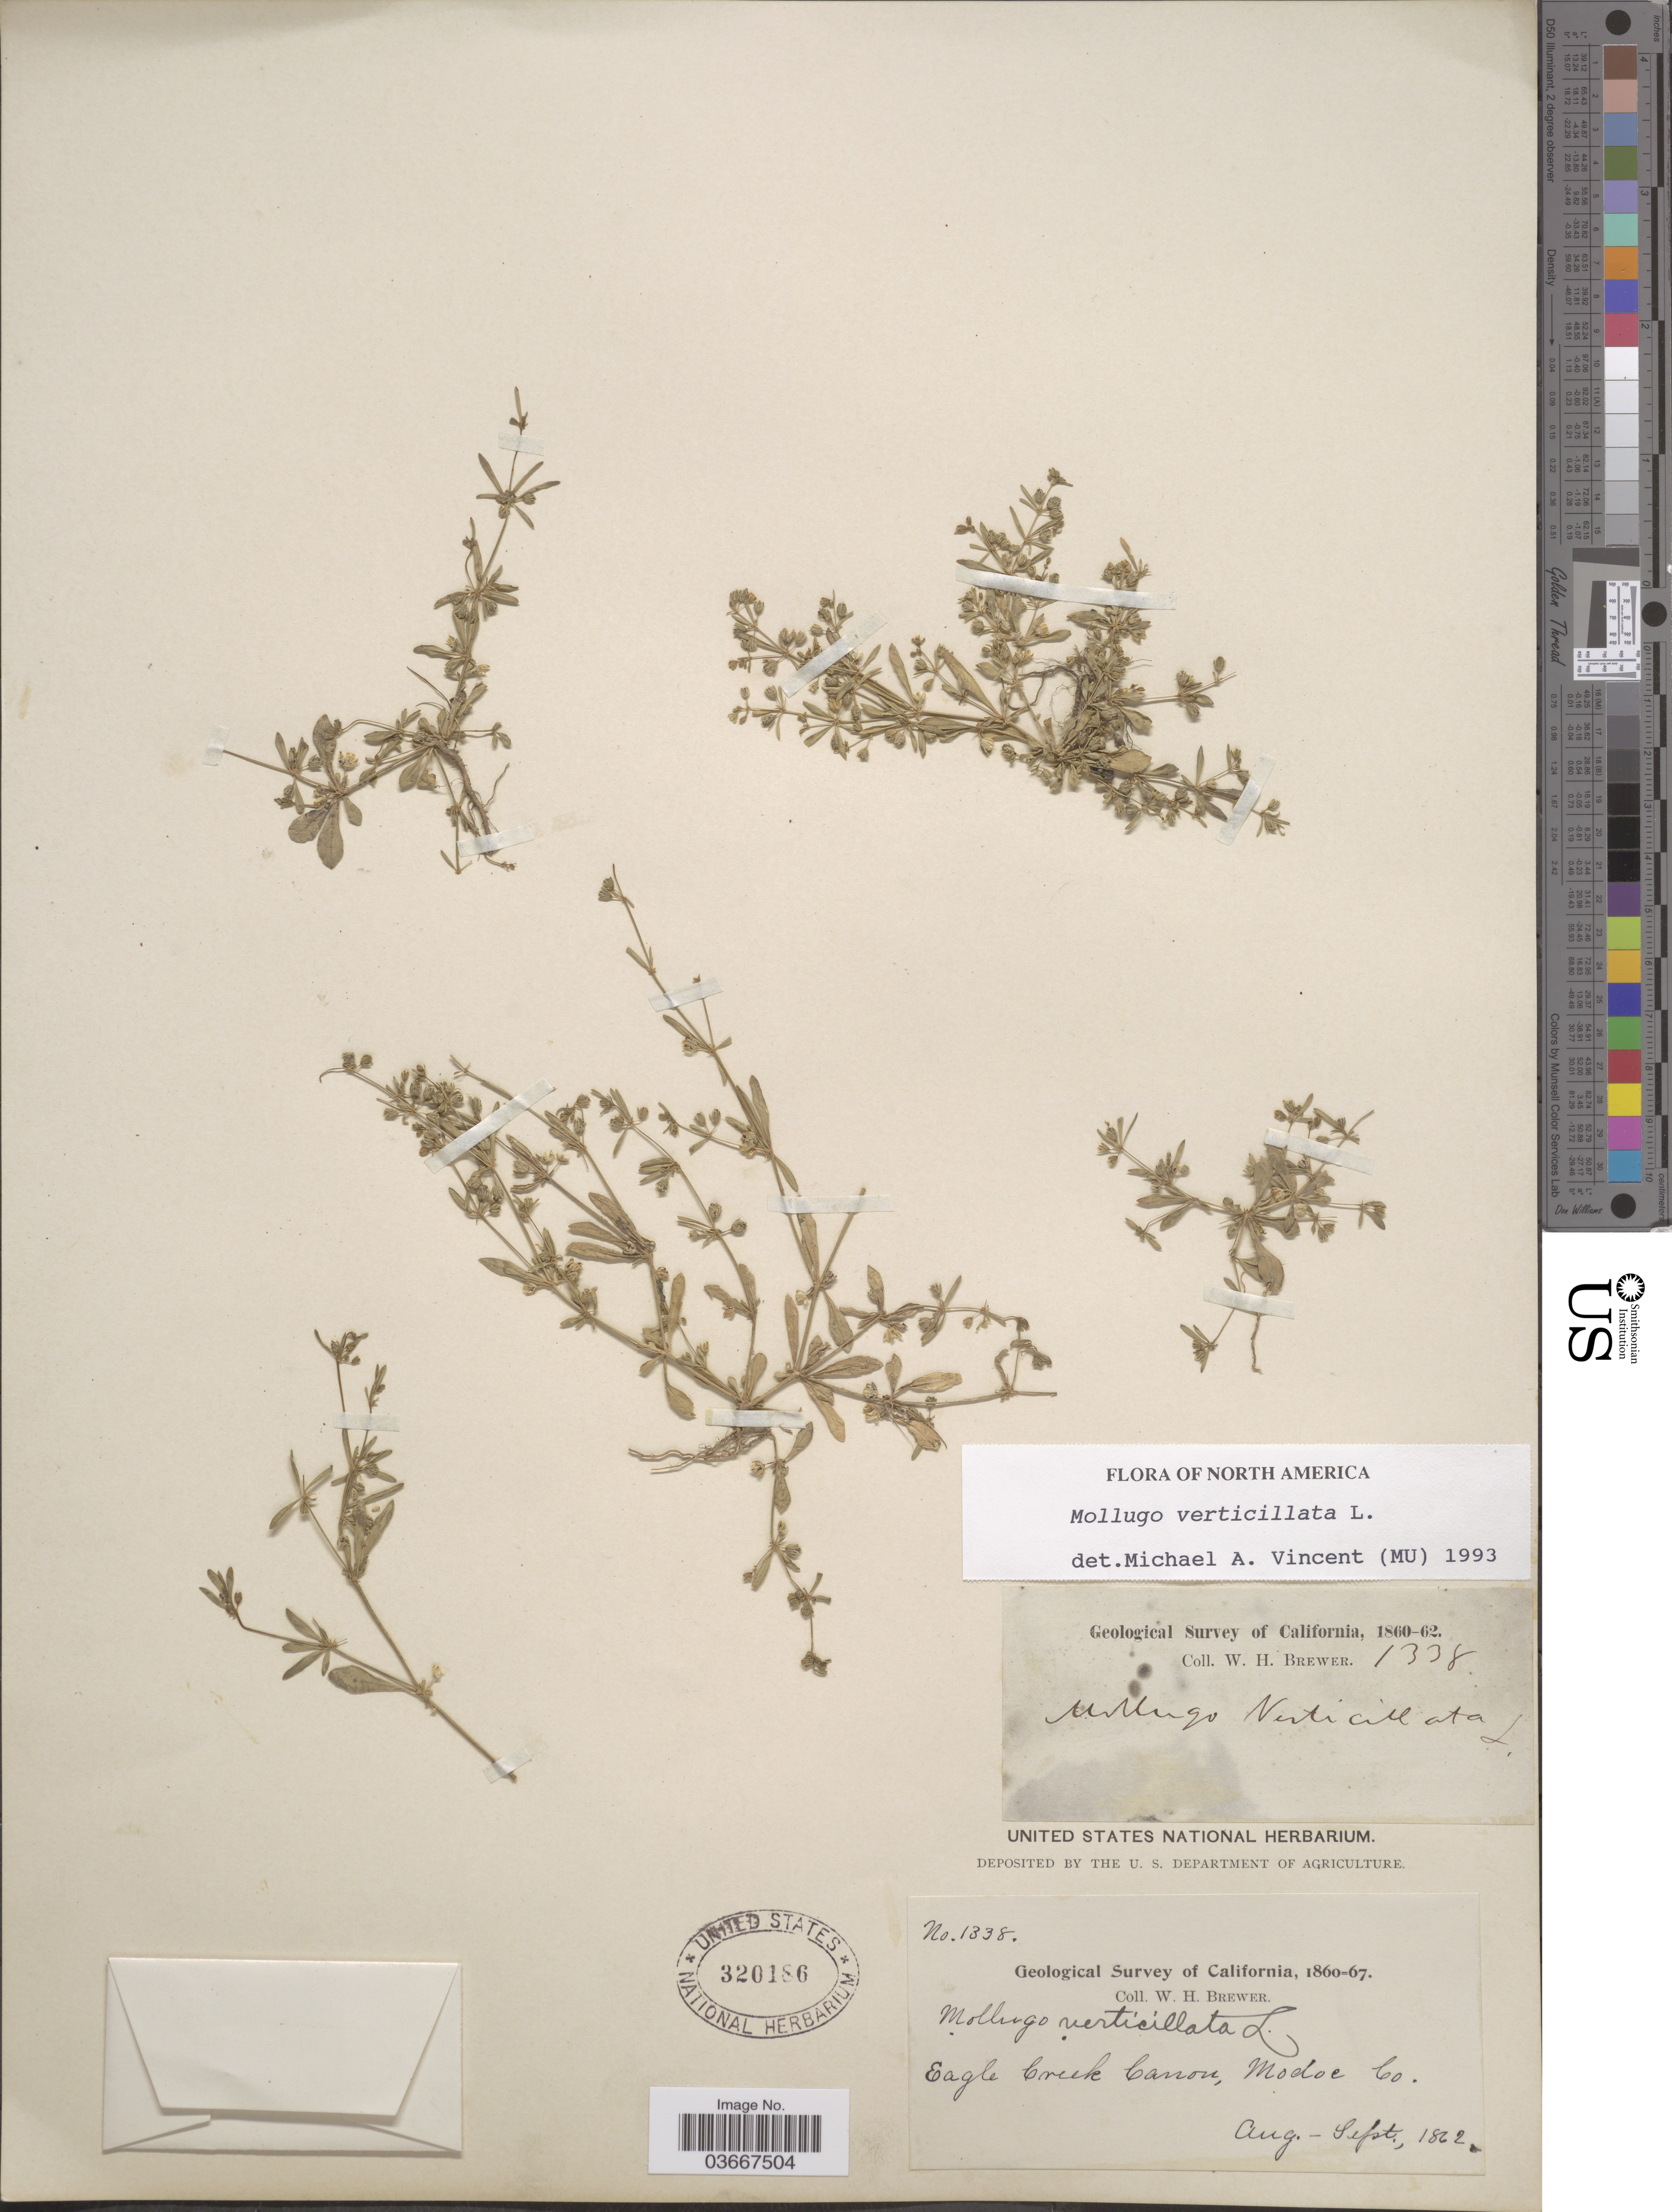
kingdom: Plantae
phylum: Tracheophyta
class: Magnoliopsida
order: Caryophyllales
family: Molluginaceae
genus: Mollugo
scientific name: Mollugo verticillata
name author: L.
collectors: W. H. Brewer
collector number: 1338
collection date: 1862-08/1862-09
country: United States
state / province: California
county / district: Modoc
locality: Eagle Creek Canon, Modoc Co.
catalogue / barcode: US 320186